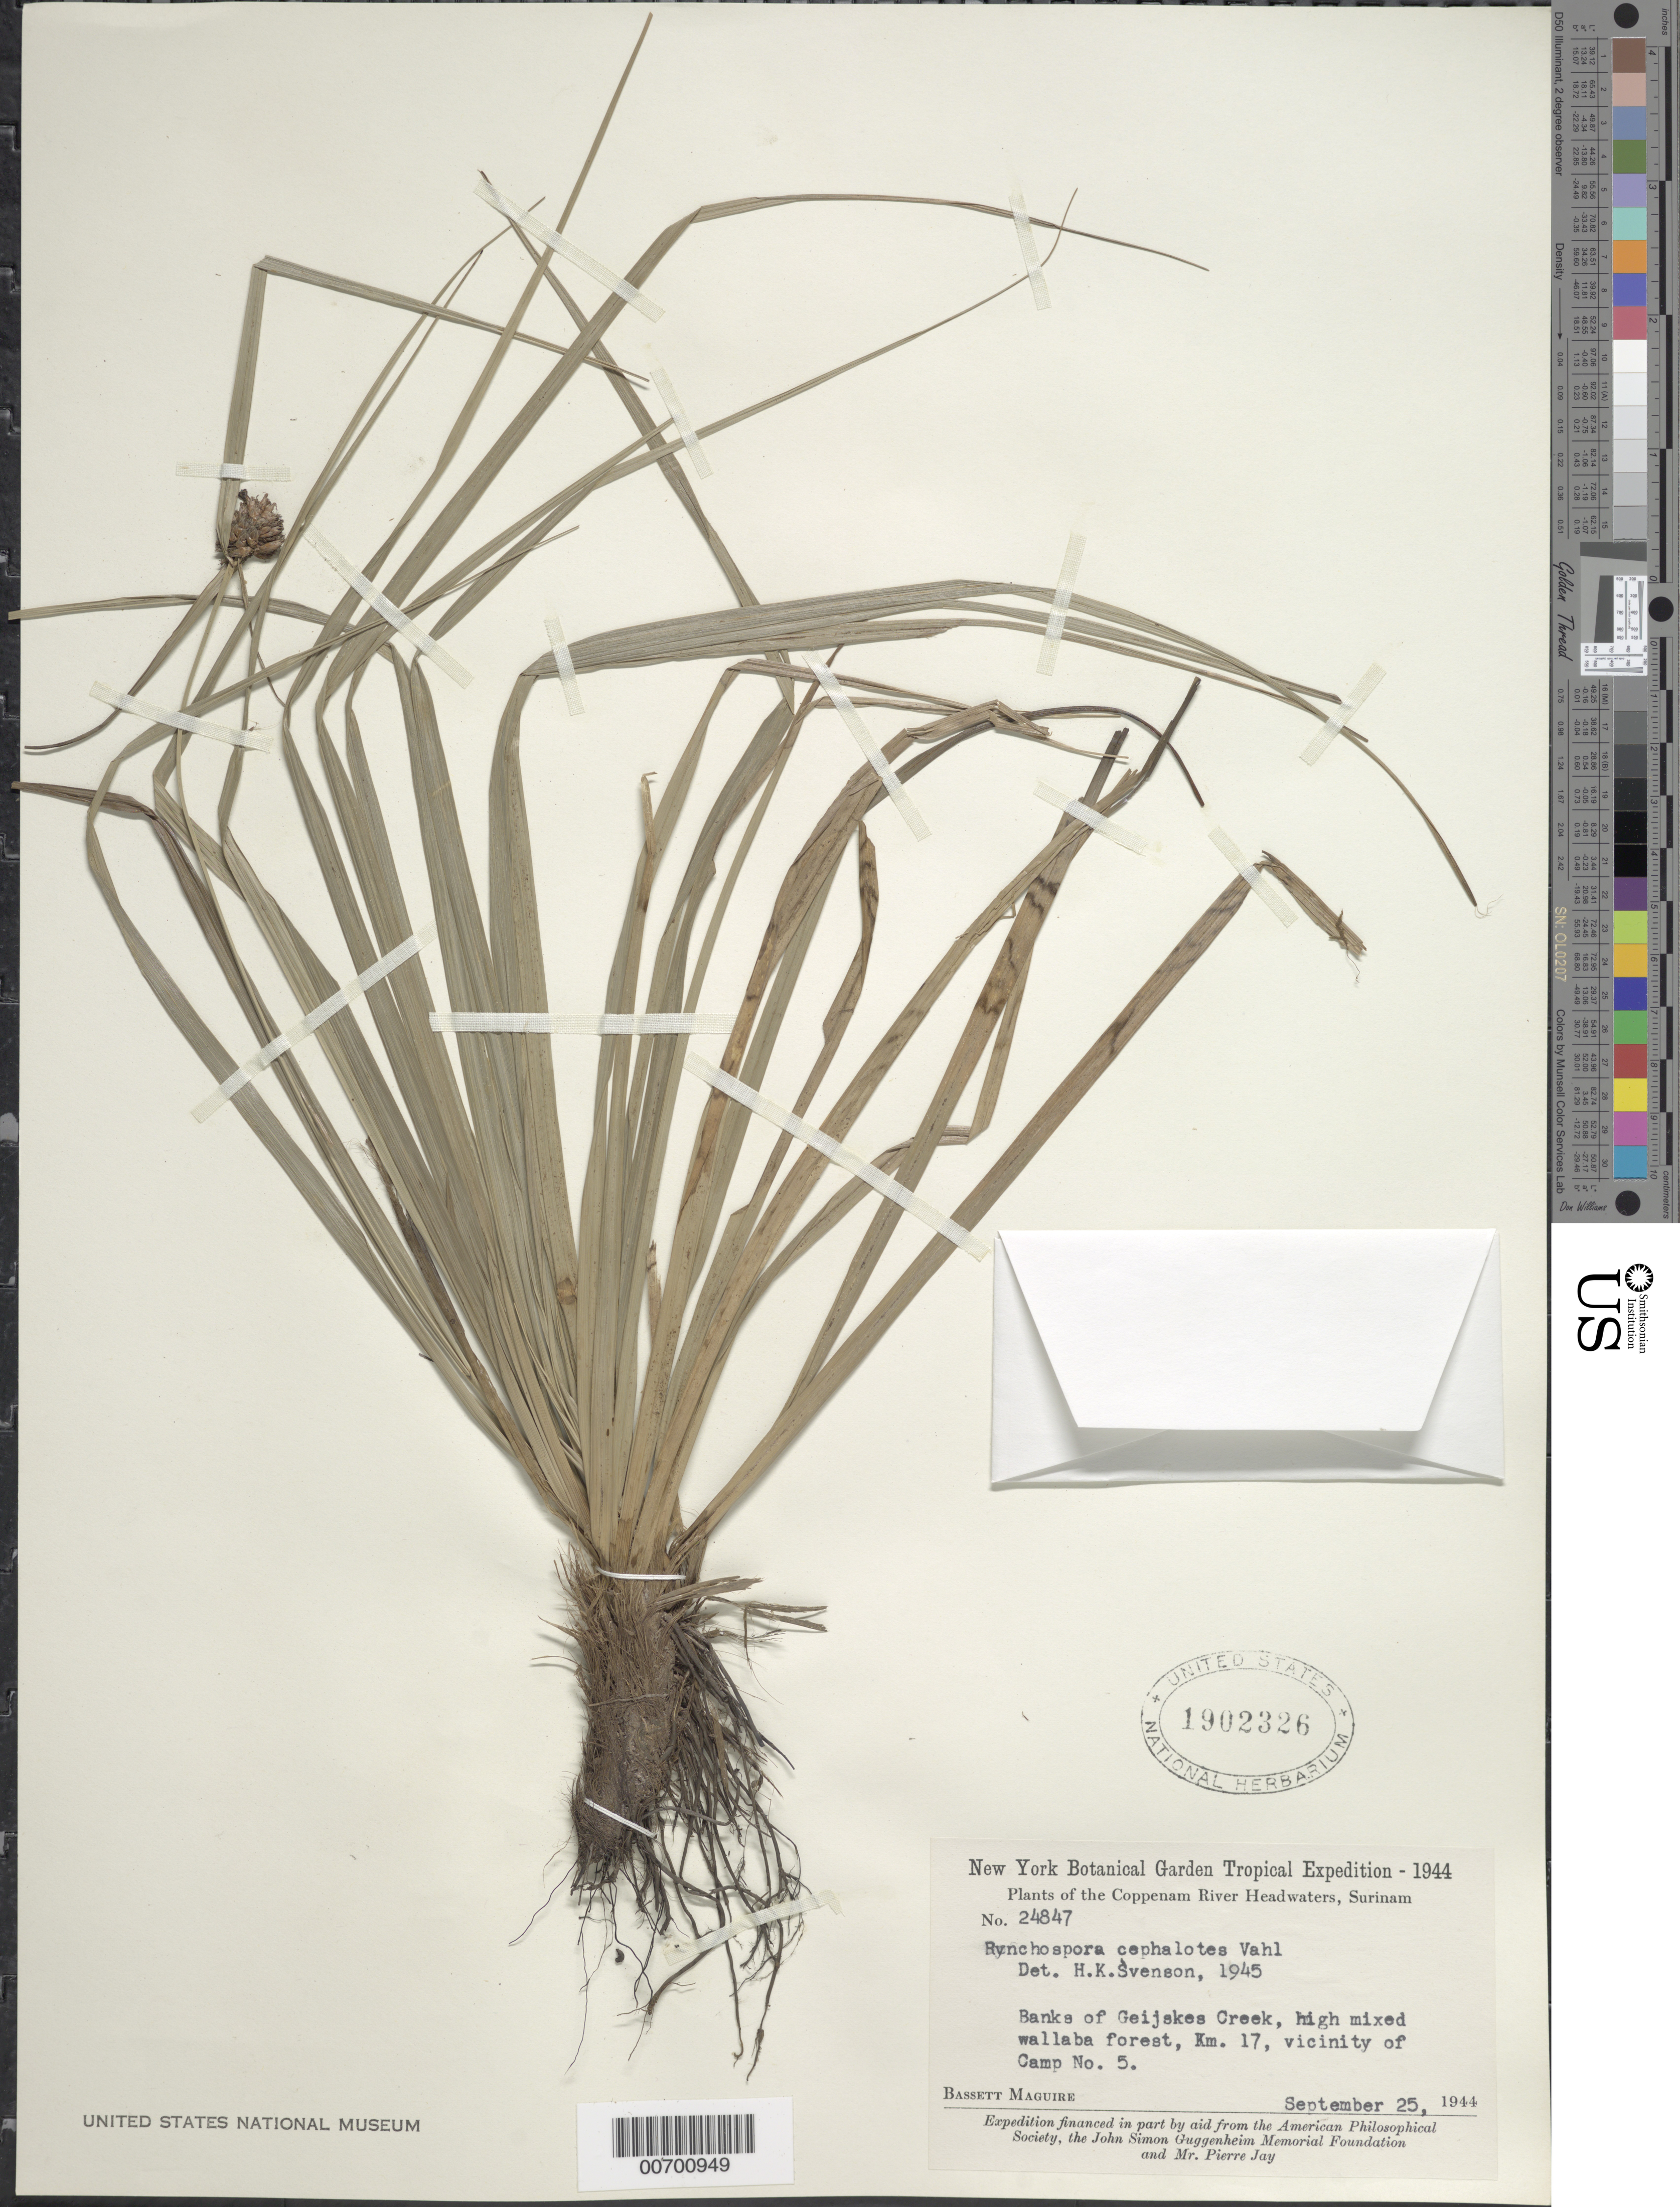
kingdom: Plantae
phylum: Tracheophyta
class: Liliopsida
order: Poales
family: Cyperaceae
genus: Rhynchospora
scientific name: Rhynchospora cephalotes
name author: (L.) Vahl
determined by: Svenson, Henry K.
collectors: B. Maguire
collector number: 24847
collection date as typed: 25-Sep-44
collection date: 1944-09-25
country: Suriname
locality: Coppename River headwaters; Geijskes Creek, vic of Black Water Camp (V), km17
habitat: High mixed Wallaba forest, banks of creek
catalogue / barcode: US 1902326